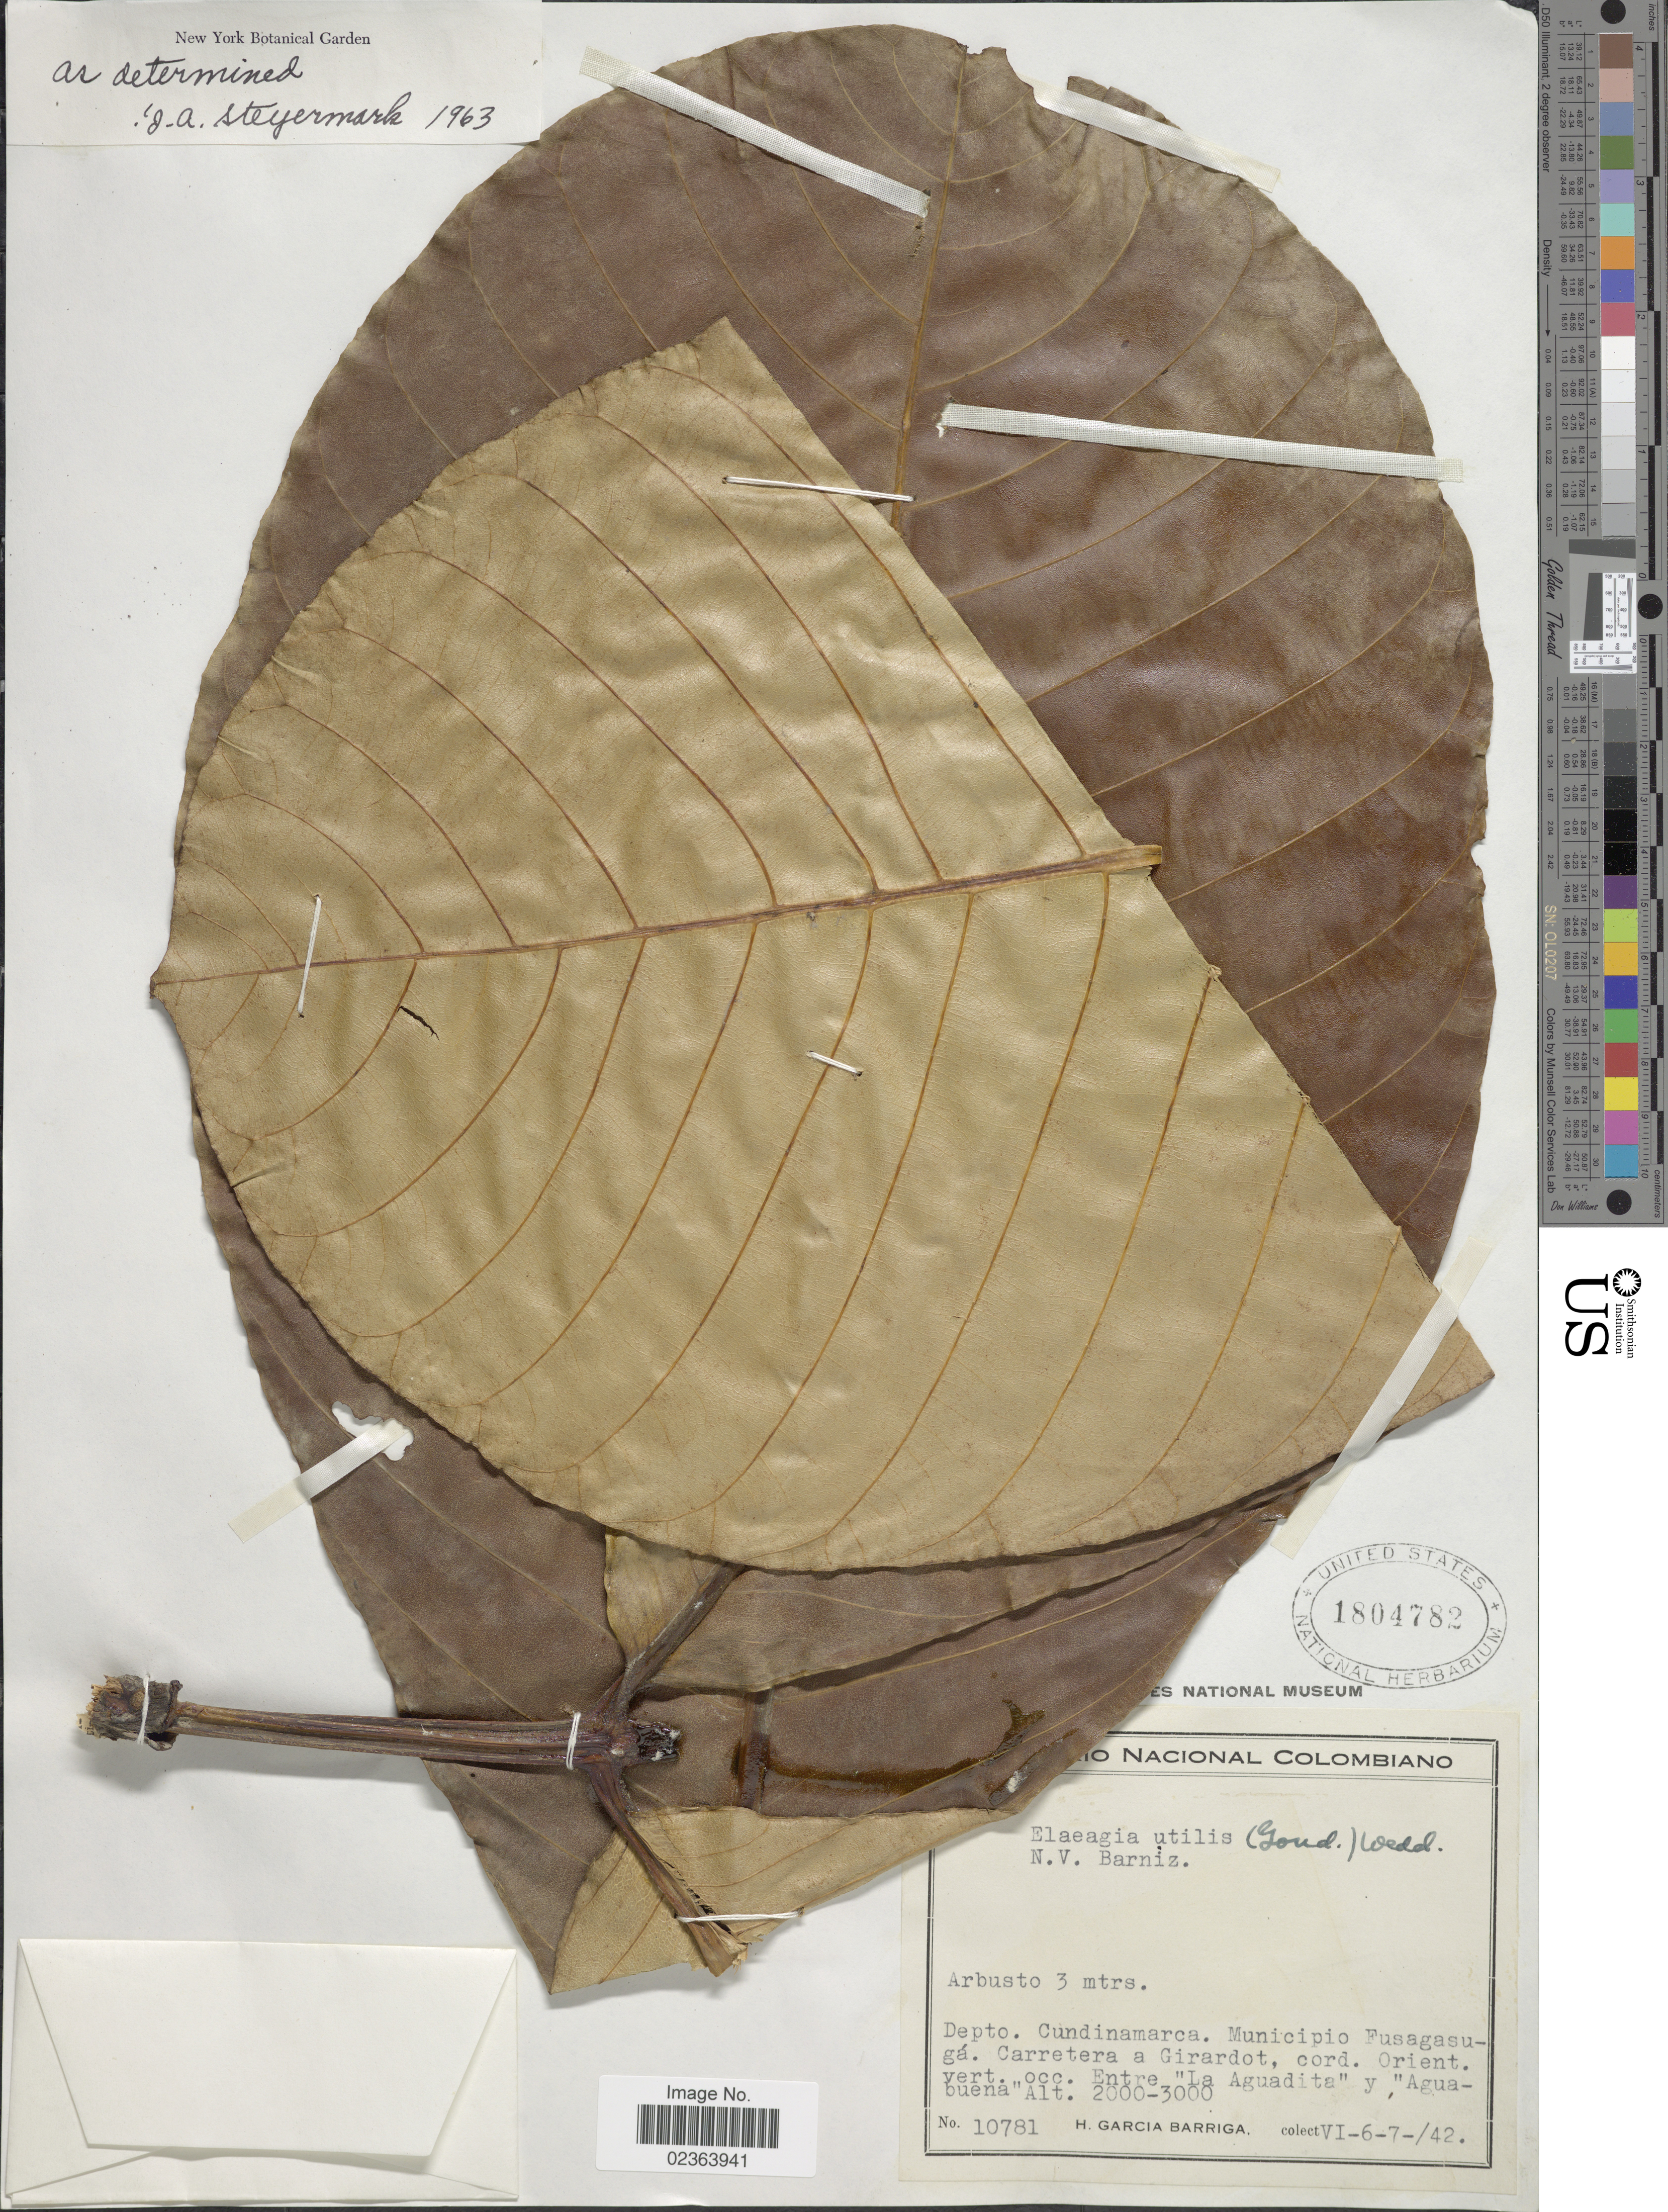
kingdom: Plantae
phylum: Tracheophyta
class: Magnoliopsida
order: Gentianales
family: Rubiaceae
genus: Elaeagia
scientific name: Elaeagia utilis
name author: (Goudot) Wedd.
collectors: H. García Barriga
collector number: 10781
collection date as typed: Transcribed d/m/y: 6/6/42 to 7/6/42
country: Colombia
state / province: Cundinamarca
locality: Depto. Cundinamarca, Municipio Fusagasuga, Carretera a Girardot, cord. Orient. yert. occ. Entre La Aguadita y Aguabuena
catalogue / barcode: US 1804782